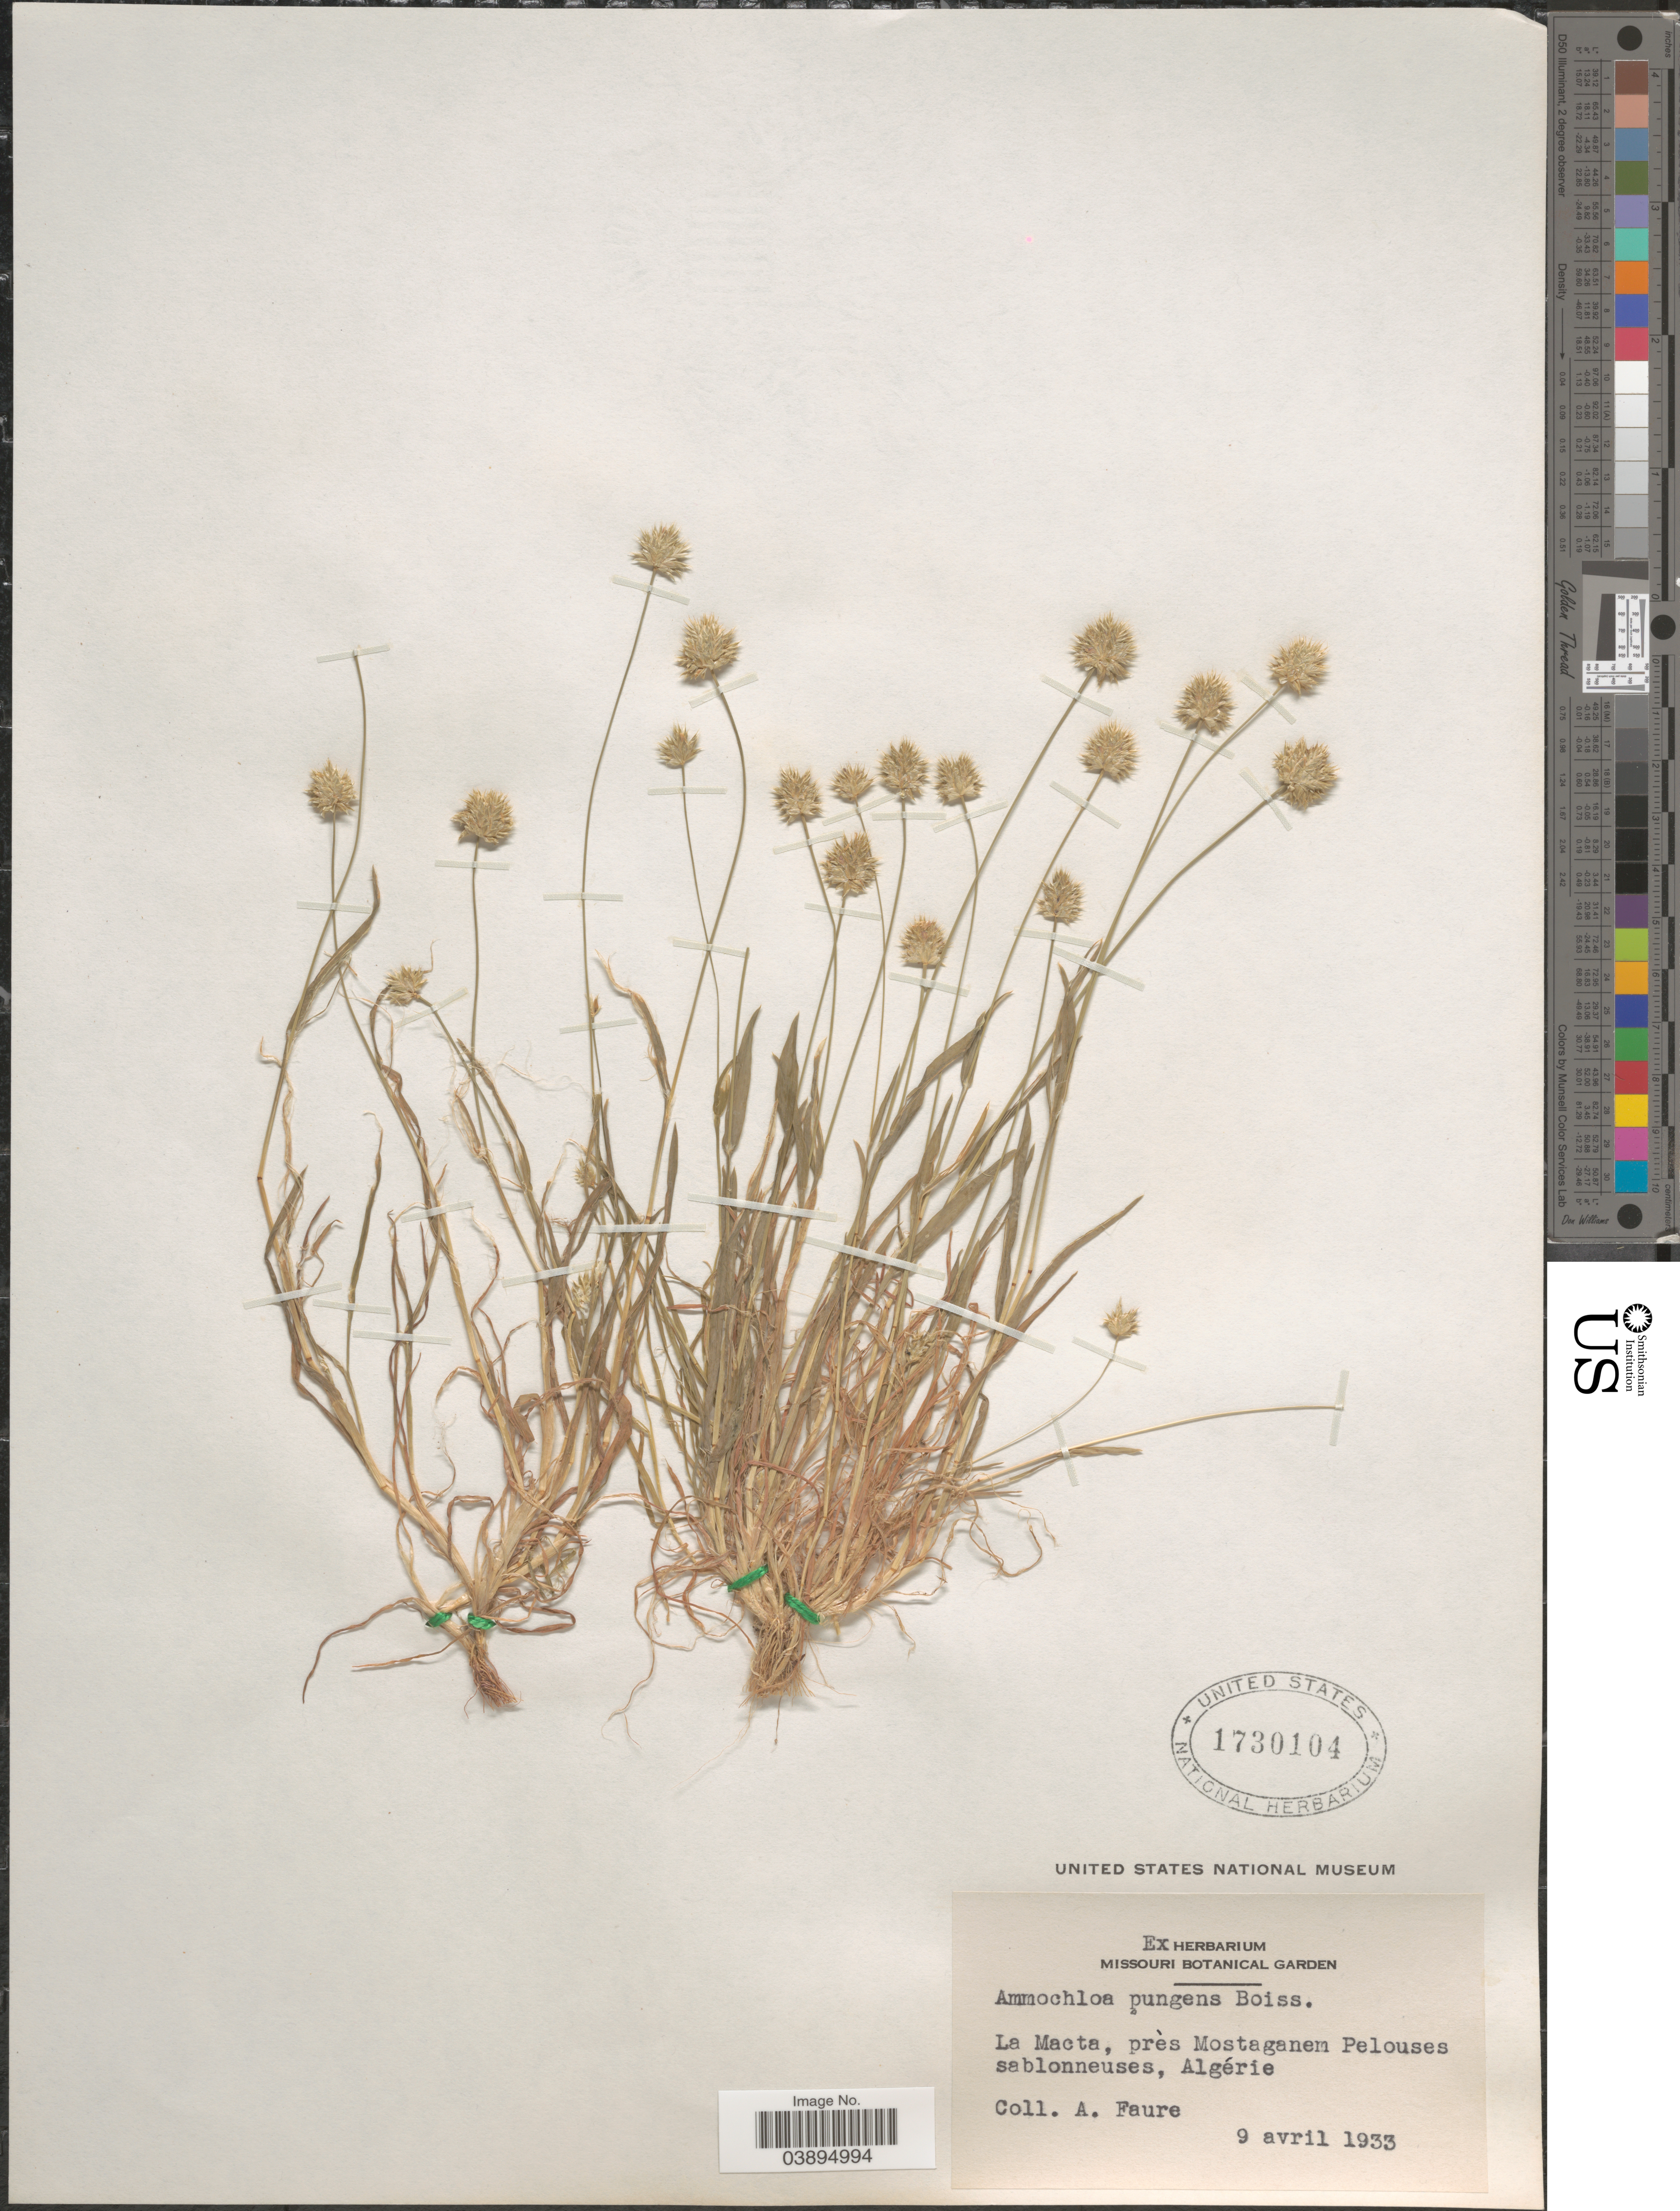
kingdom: Plantae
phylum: Tracheophyta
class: Liliopsida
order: Poales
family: Poaceae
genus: Ammochloa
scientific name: Ammochloa pungens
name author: (Schreb.) Boiss.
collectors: A. Faure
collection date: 1933-04-09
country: Algeria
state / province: Mostaganem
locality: La Macta, près Mostaganem Pelouses sablonneuses.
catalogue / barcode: US 1730104